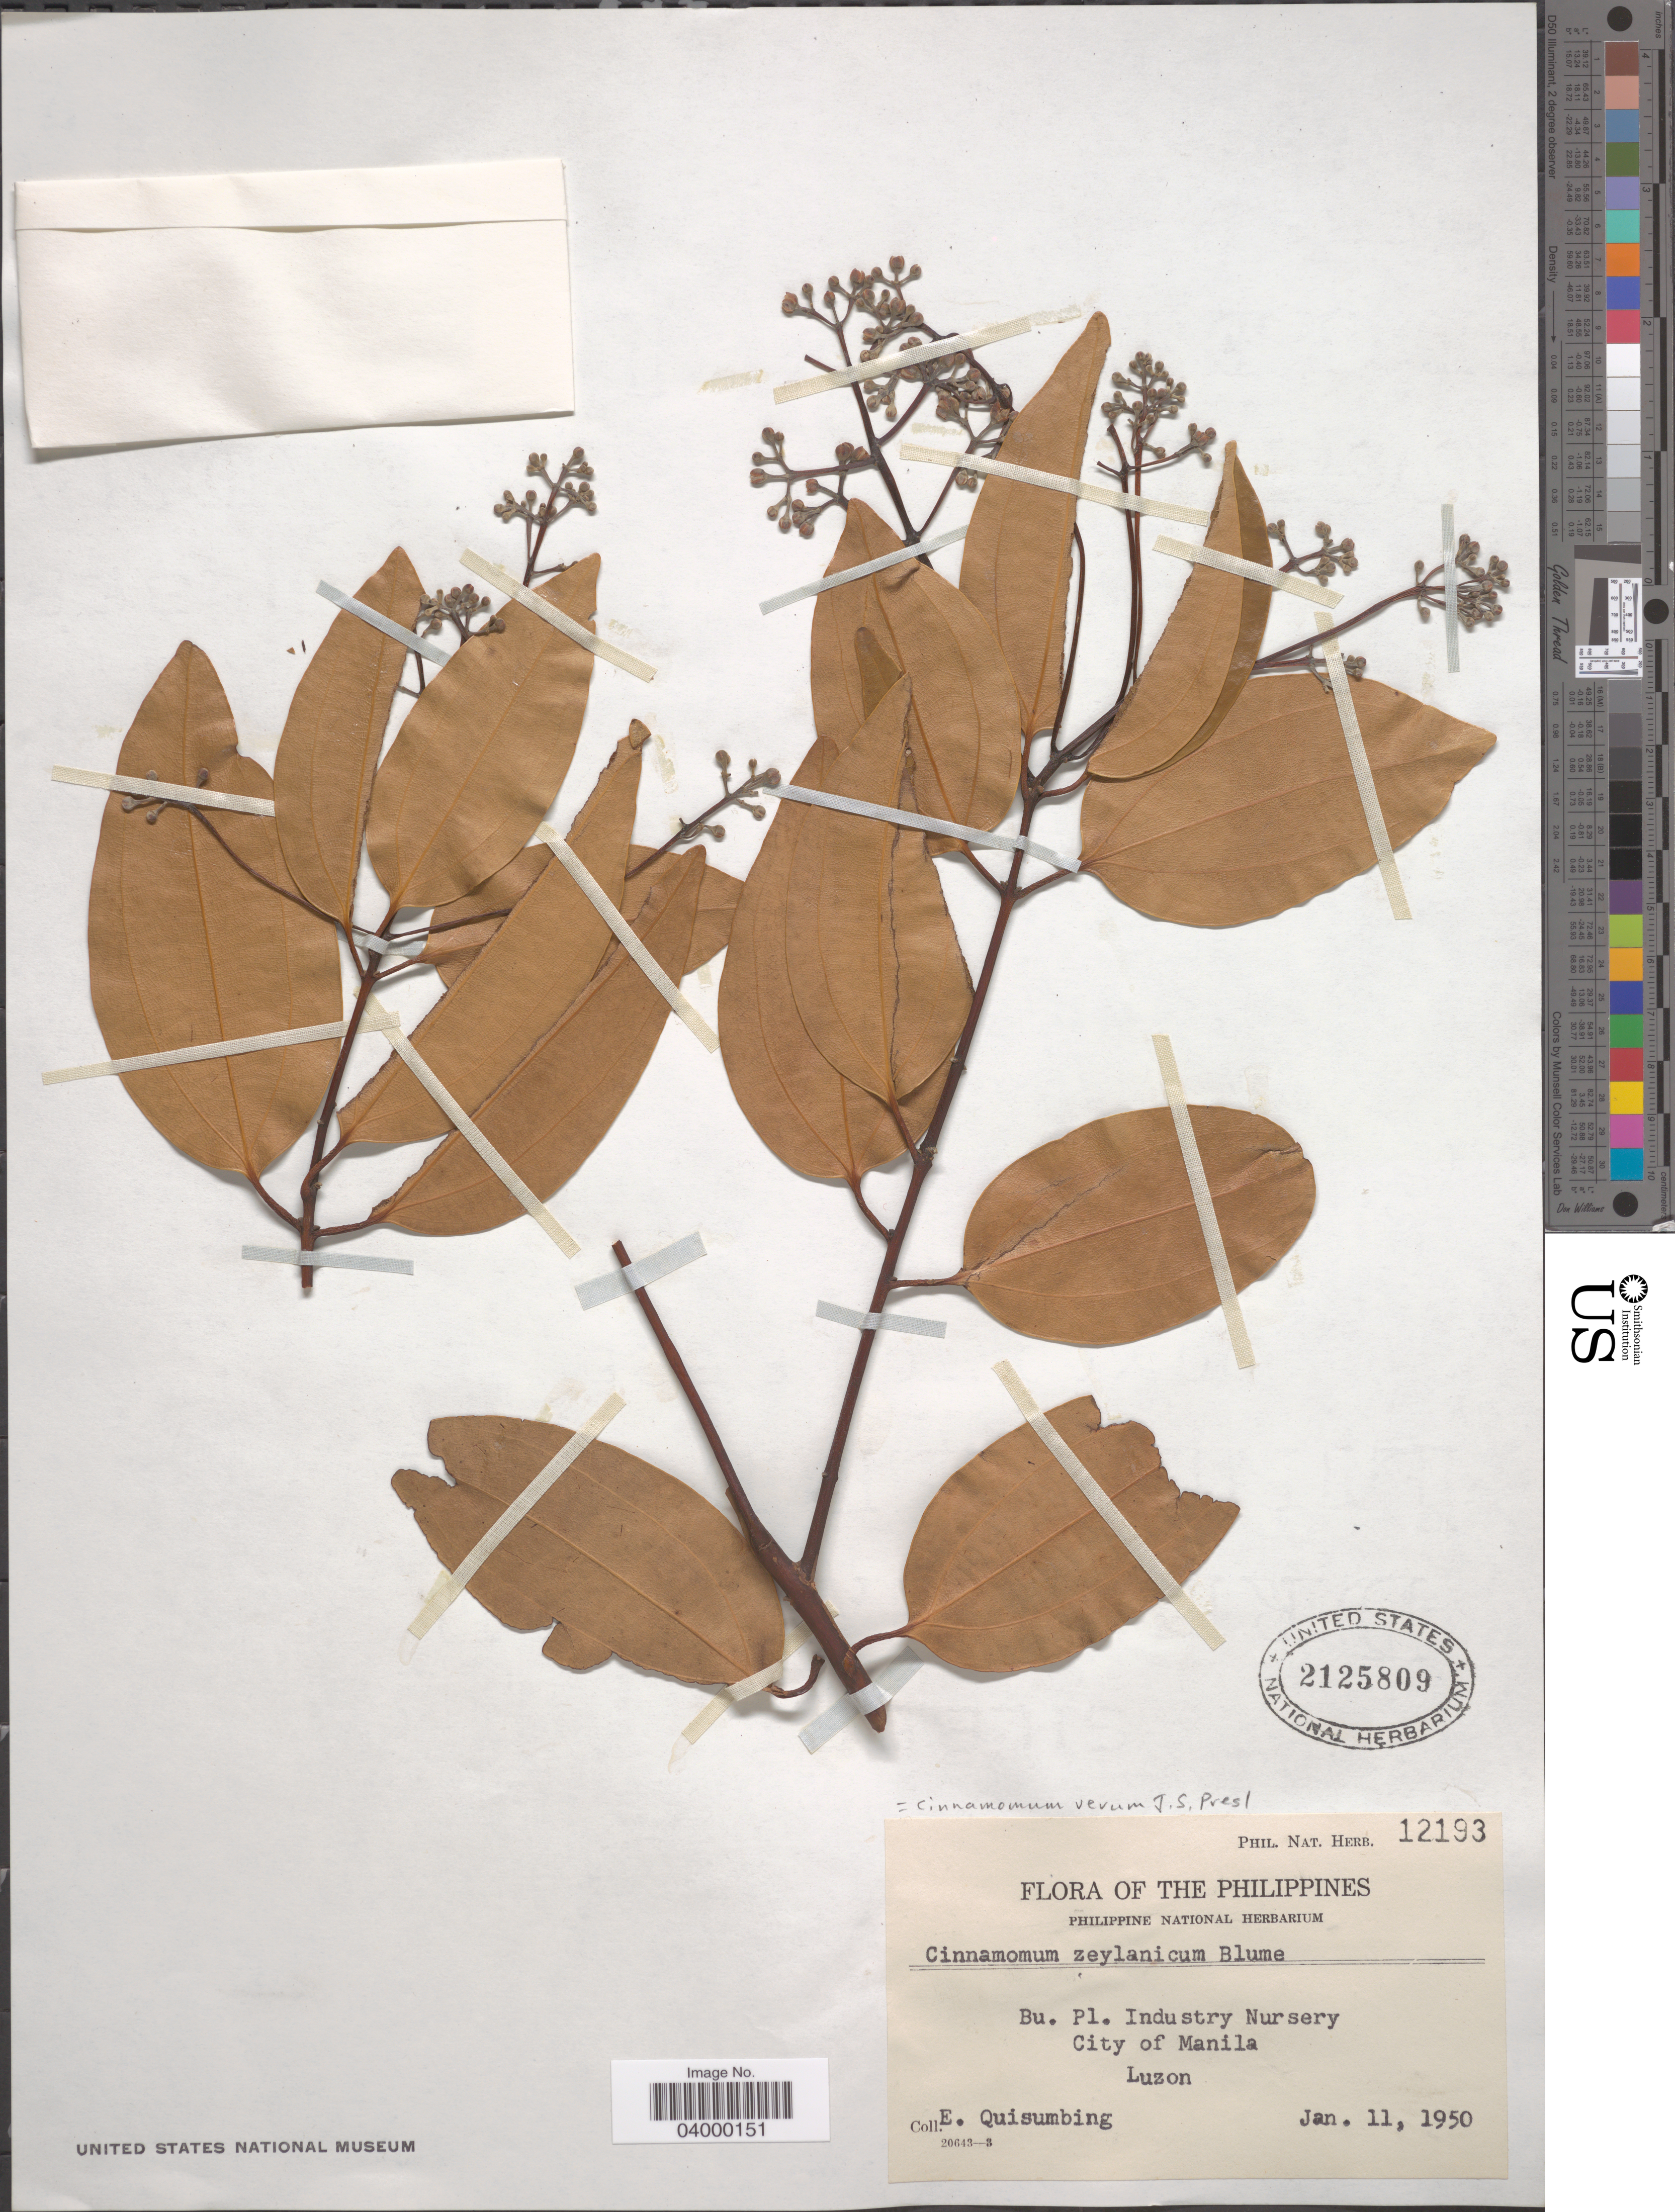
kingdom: Plantae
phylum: Tracheophyta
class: Magnoliopsida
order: Laurales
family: Lauraceae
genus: Cinnamomum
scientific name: Cinnamomum verum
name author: J. Presl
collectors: E. Quisumbing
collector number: Phil. Nat. Herb. 12193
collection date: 1950-01-11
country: Philippines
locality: Bu. Pl. Industry Nursery. City of Manila. Luzon.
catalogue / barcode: US 2125809